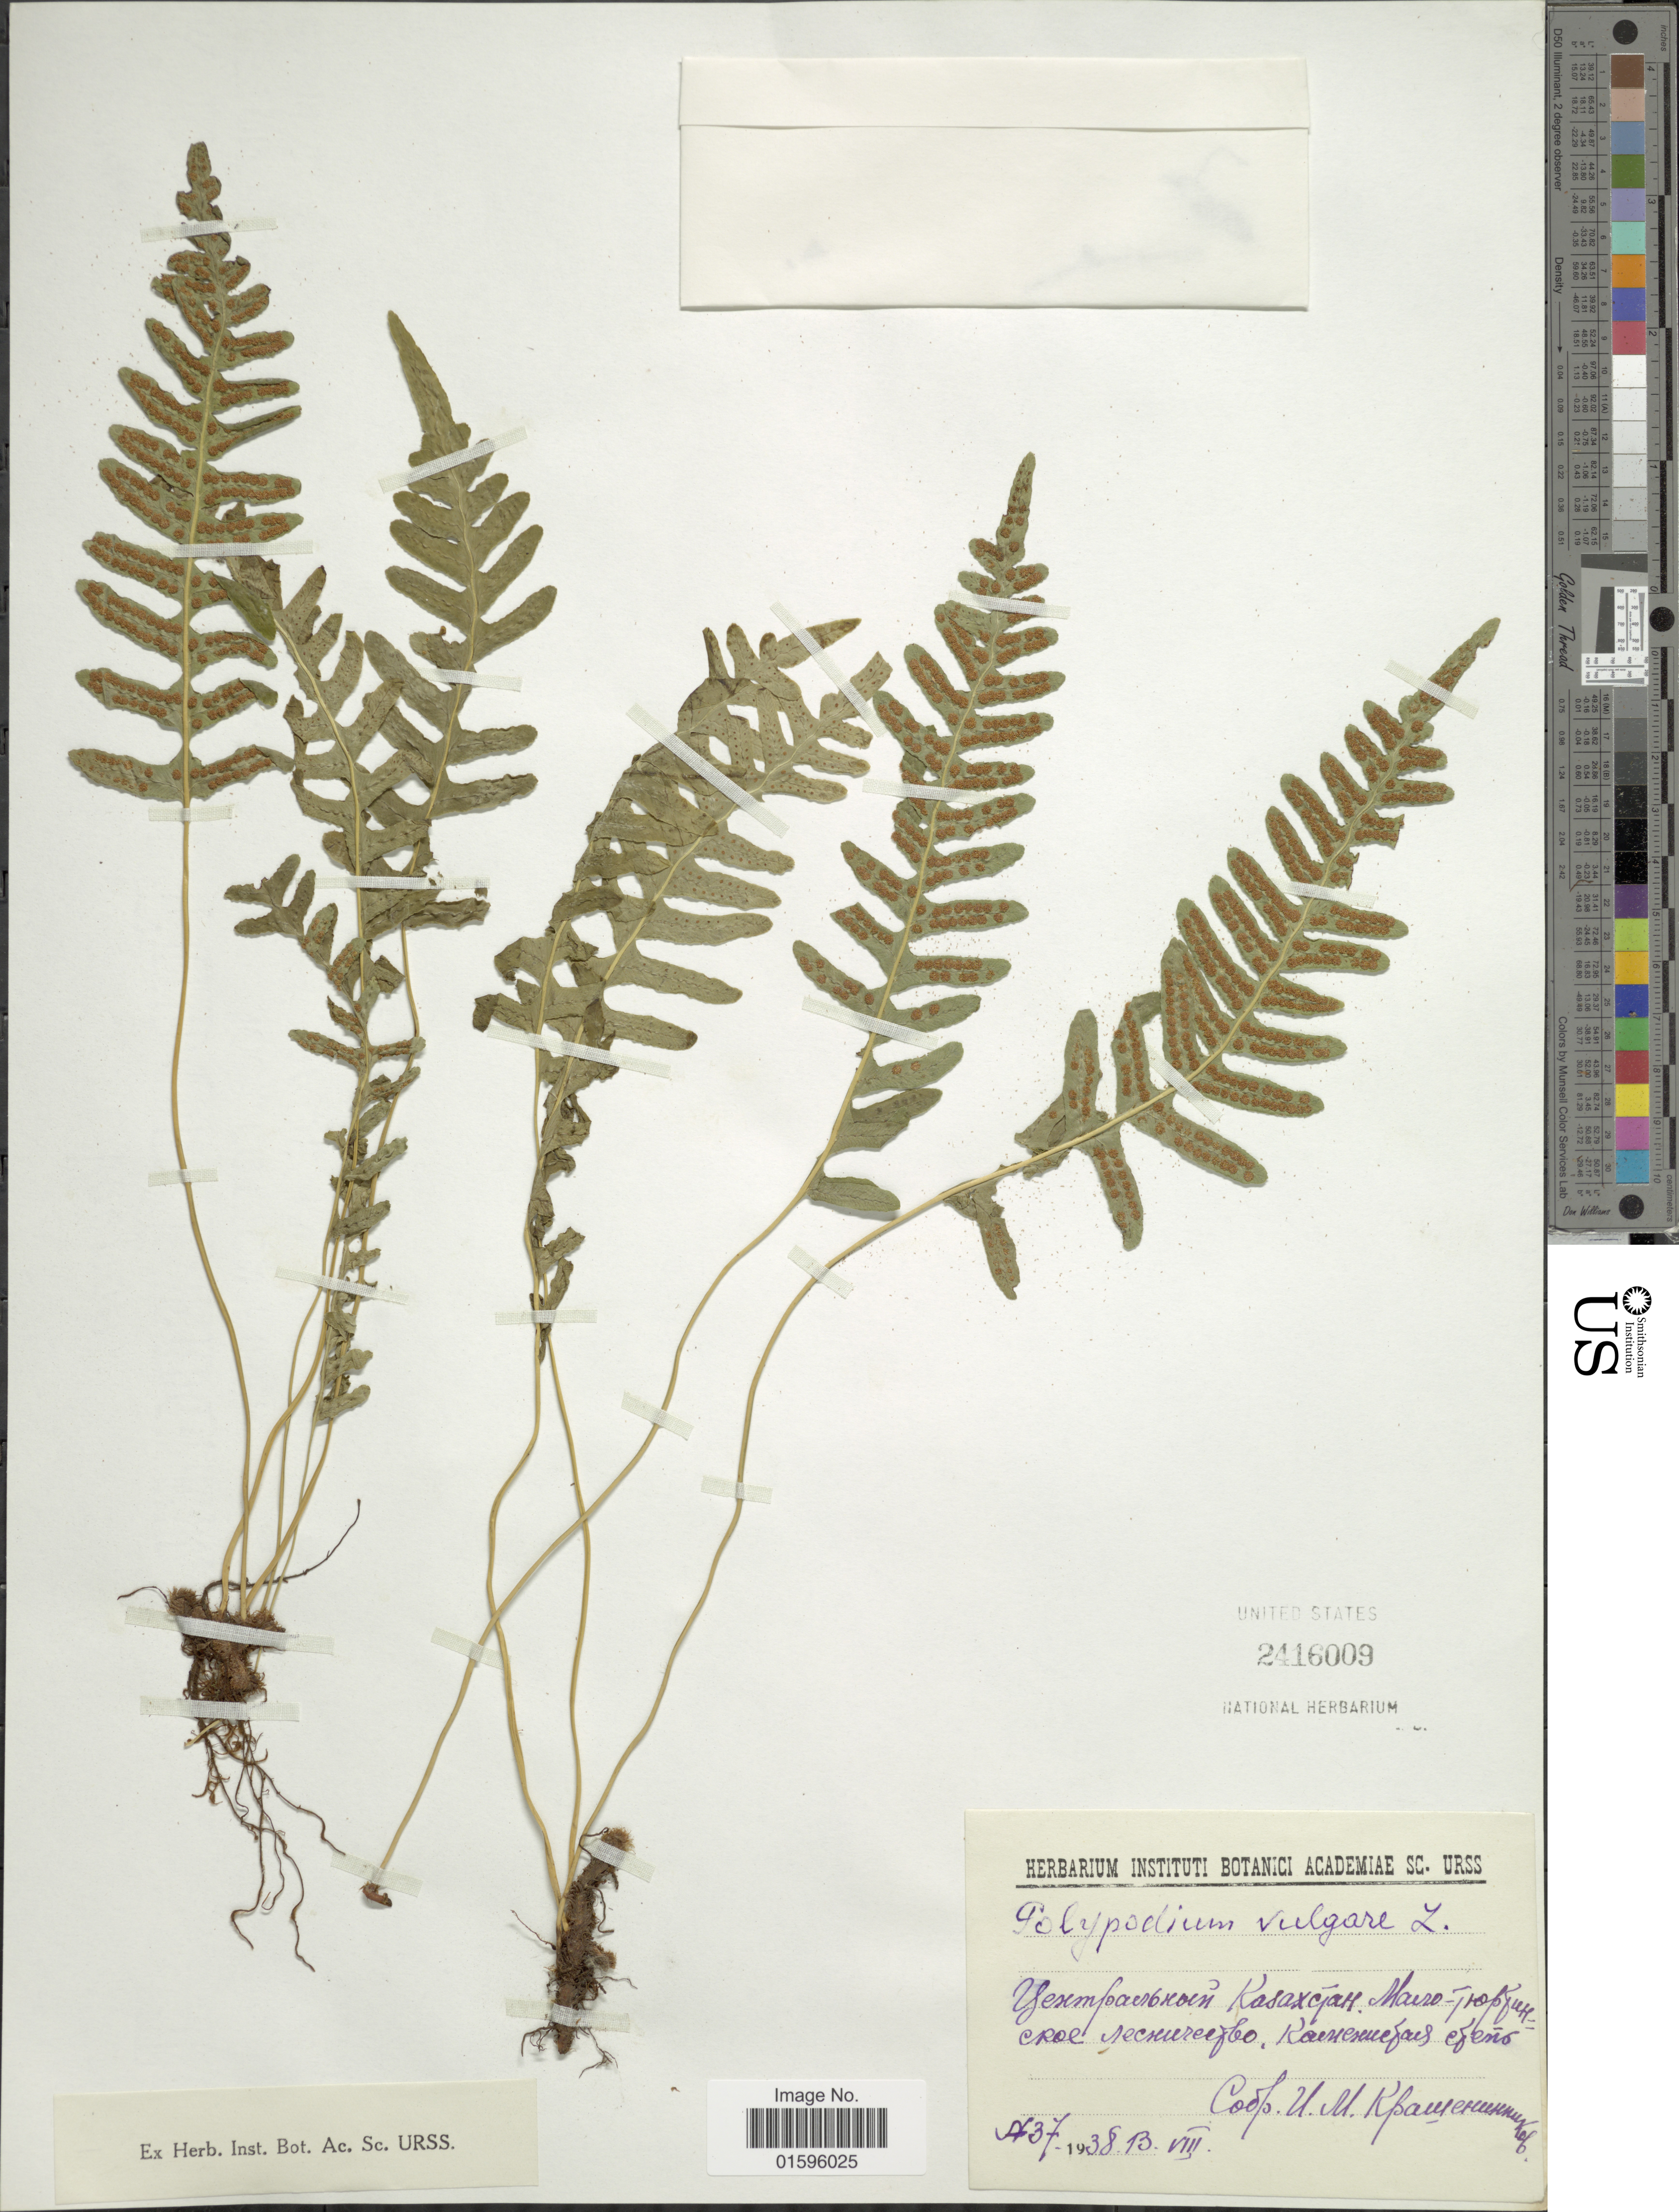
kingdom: Plantae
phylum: Tracheophyta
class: Polypodiopsida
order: Polypodiales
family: Polypodiaceae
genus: Polypodium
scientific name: Polypodium vulgare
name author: L.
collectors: H. Kpawehuhhukoe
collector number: A37*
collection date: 1938-08-13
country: Kazakhstan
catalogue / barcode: US 2416009